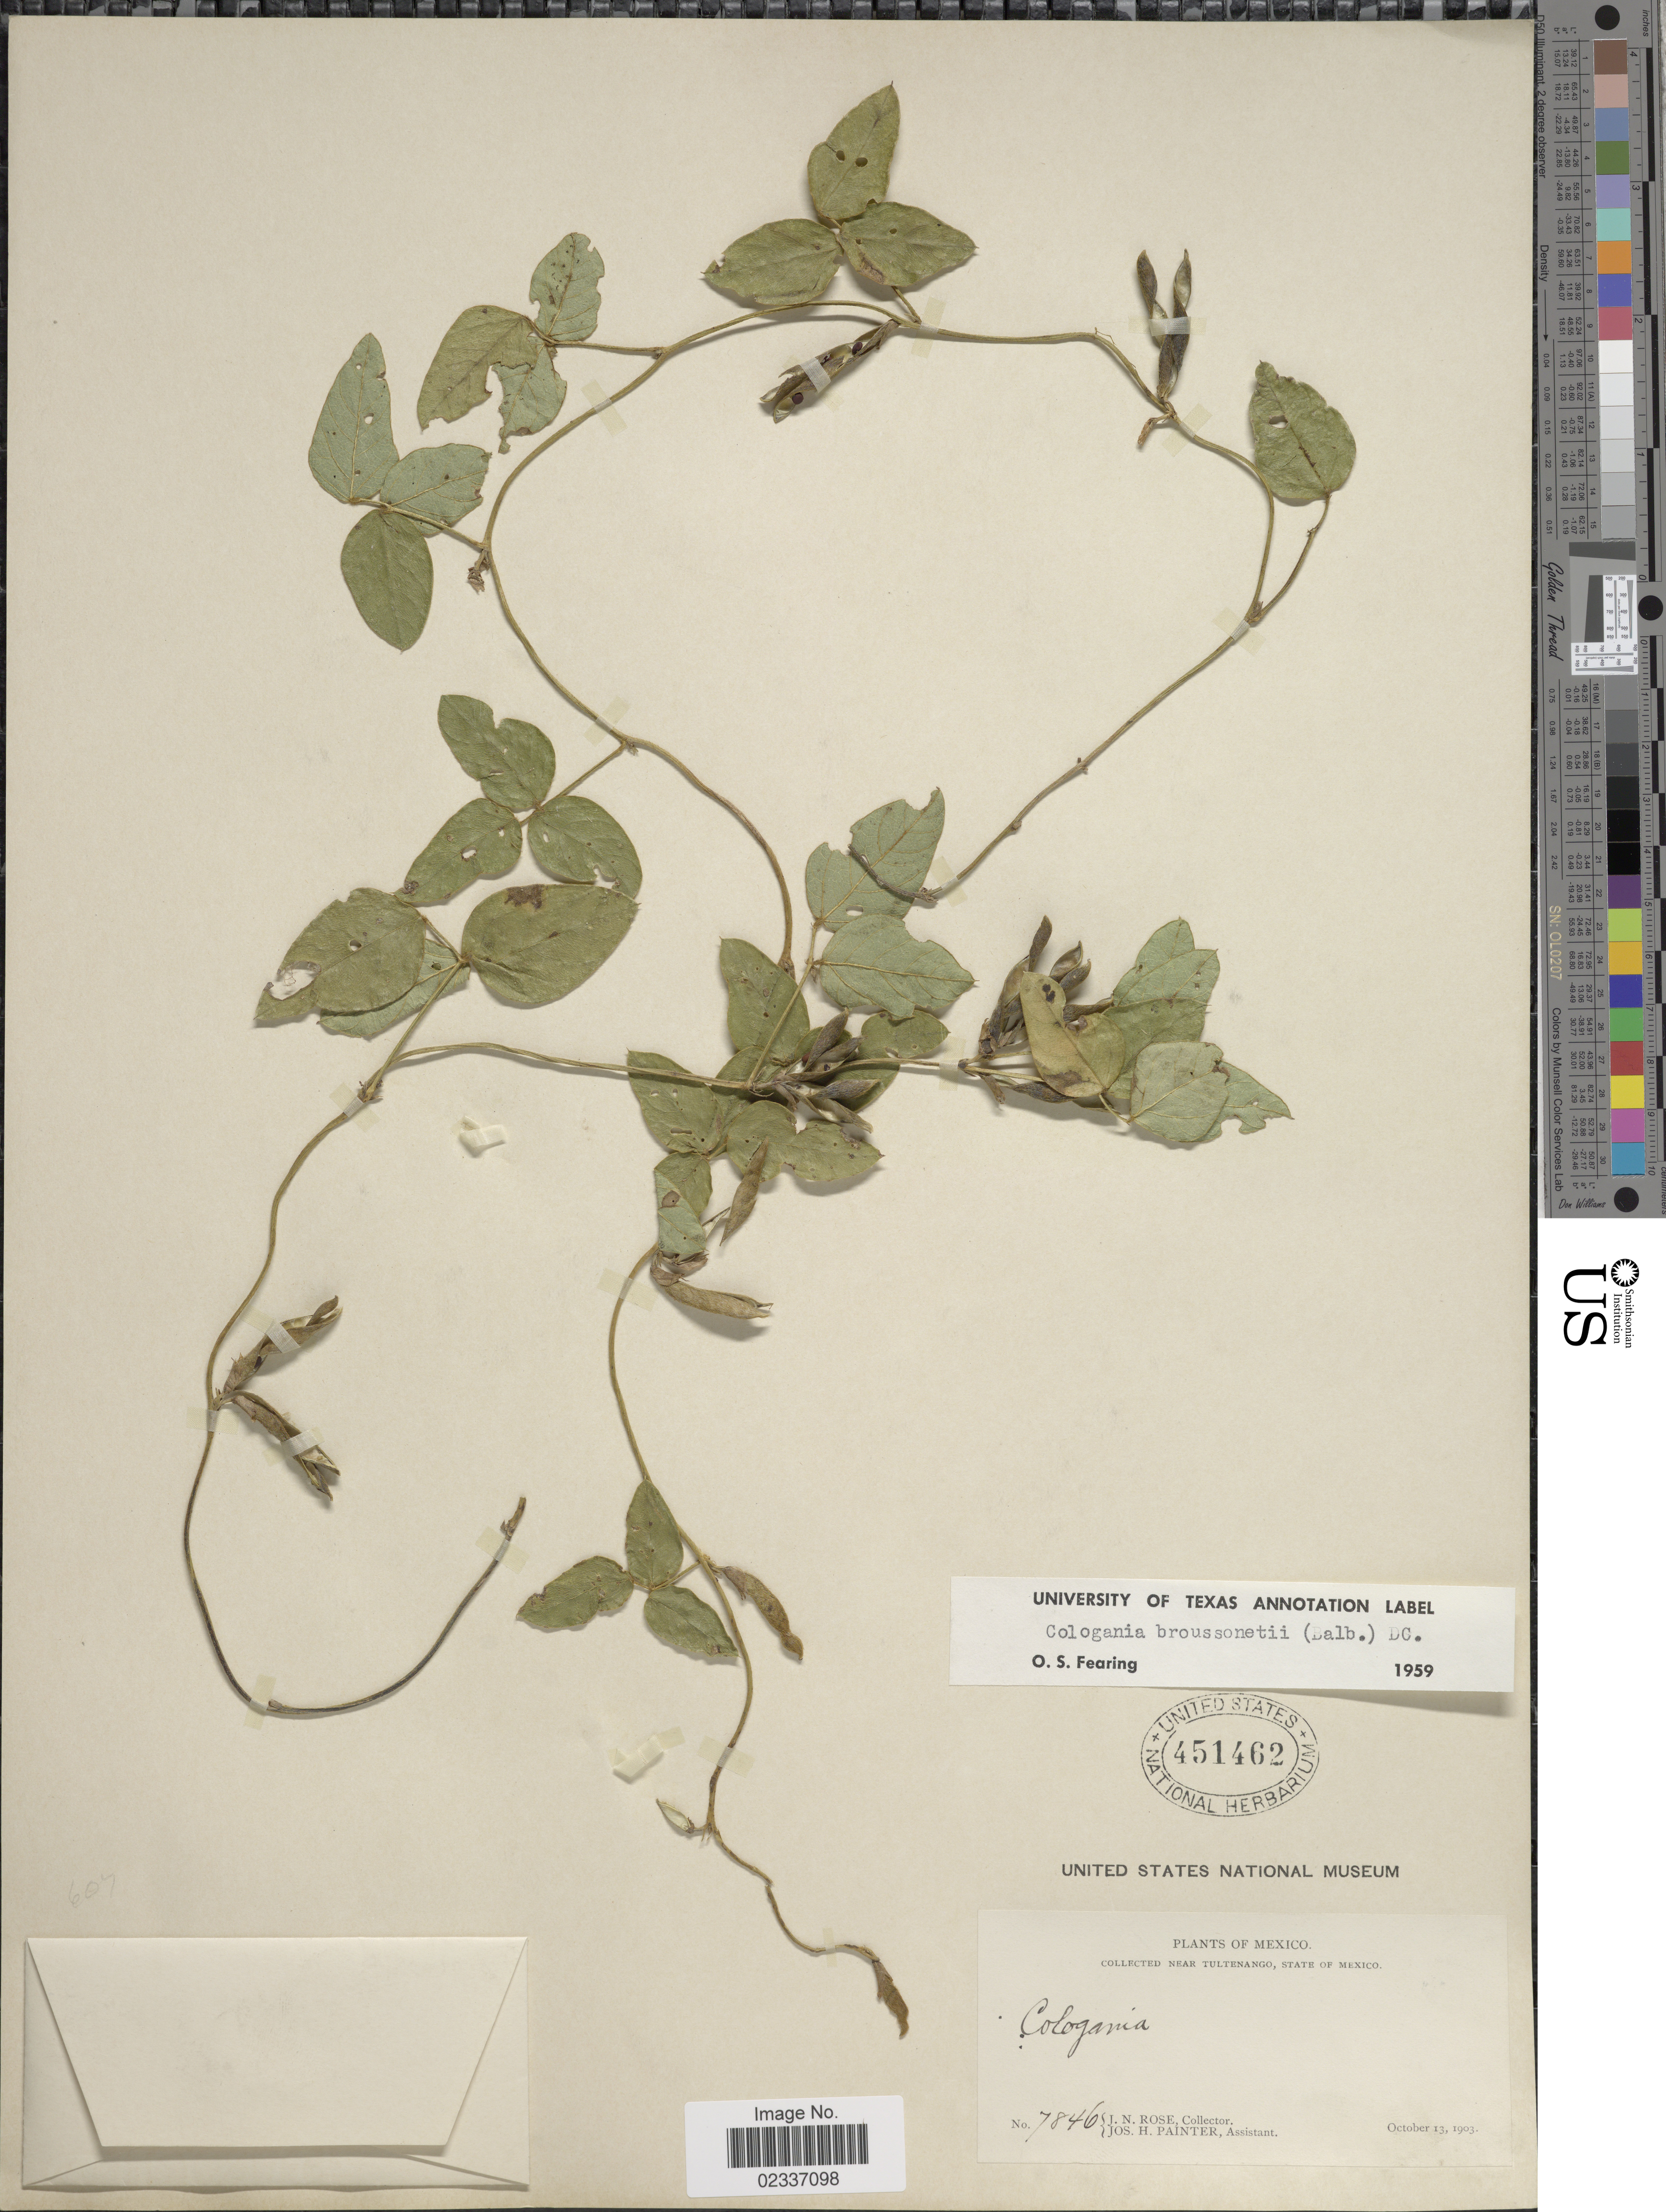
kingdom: Plantae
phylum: Tracheophyta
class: Magnoliopsida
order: Fabales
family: Fabaceae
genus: Cologania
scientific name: Cologania broussonetii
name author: (Balb.) DC.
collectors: J. N. Rose & J. H. Painter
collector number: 7846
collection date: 1903-10-13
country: Mexico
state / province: México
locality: Near Tultenango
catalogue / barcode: US 451462